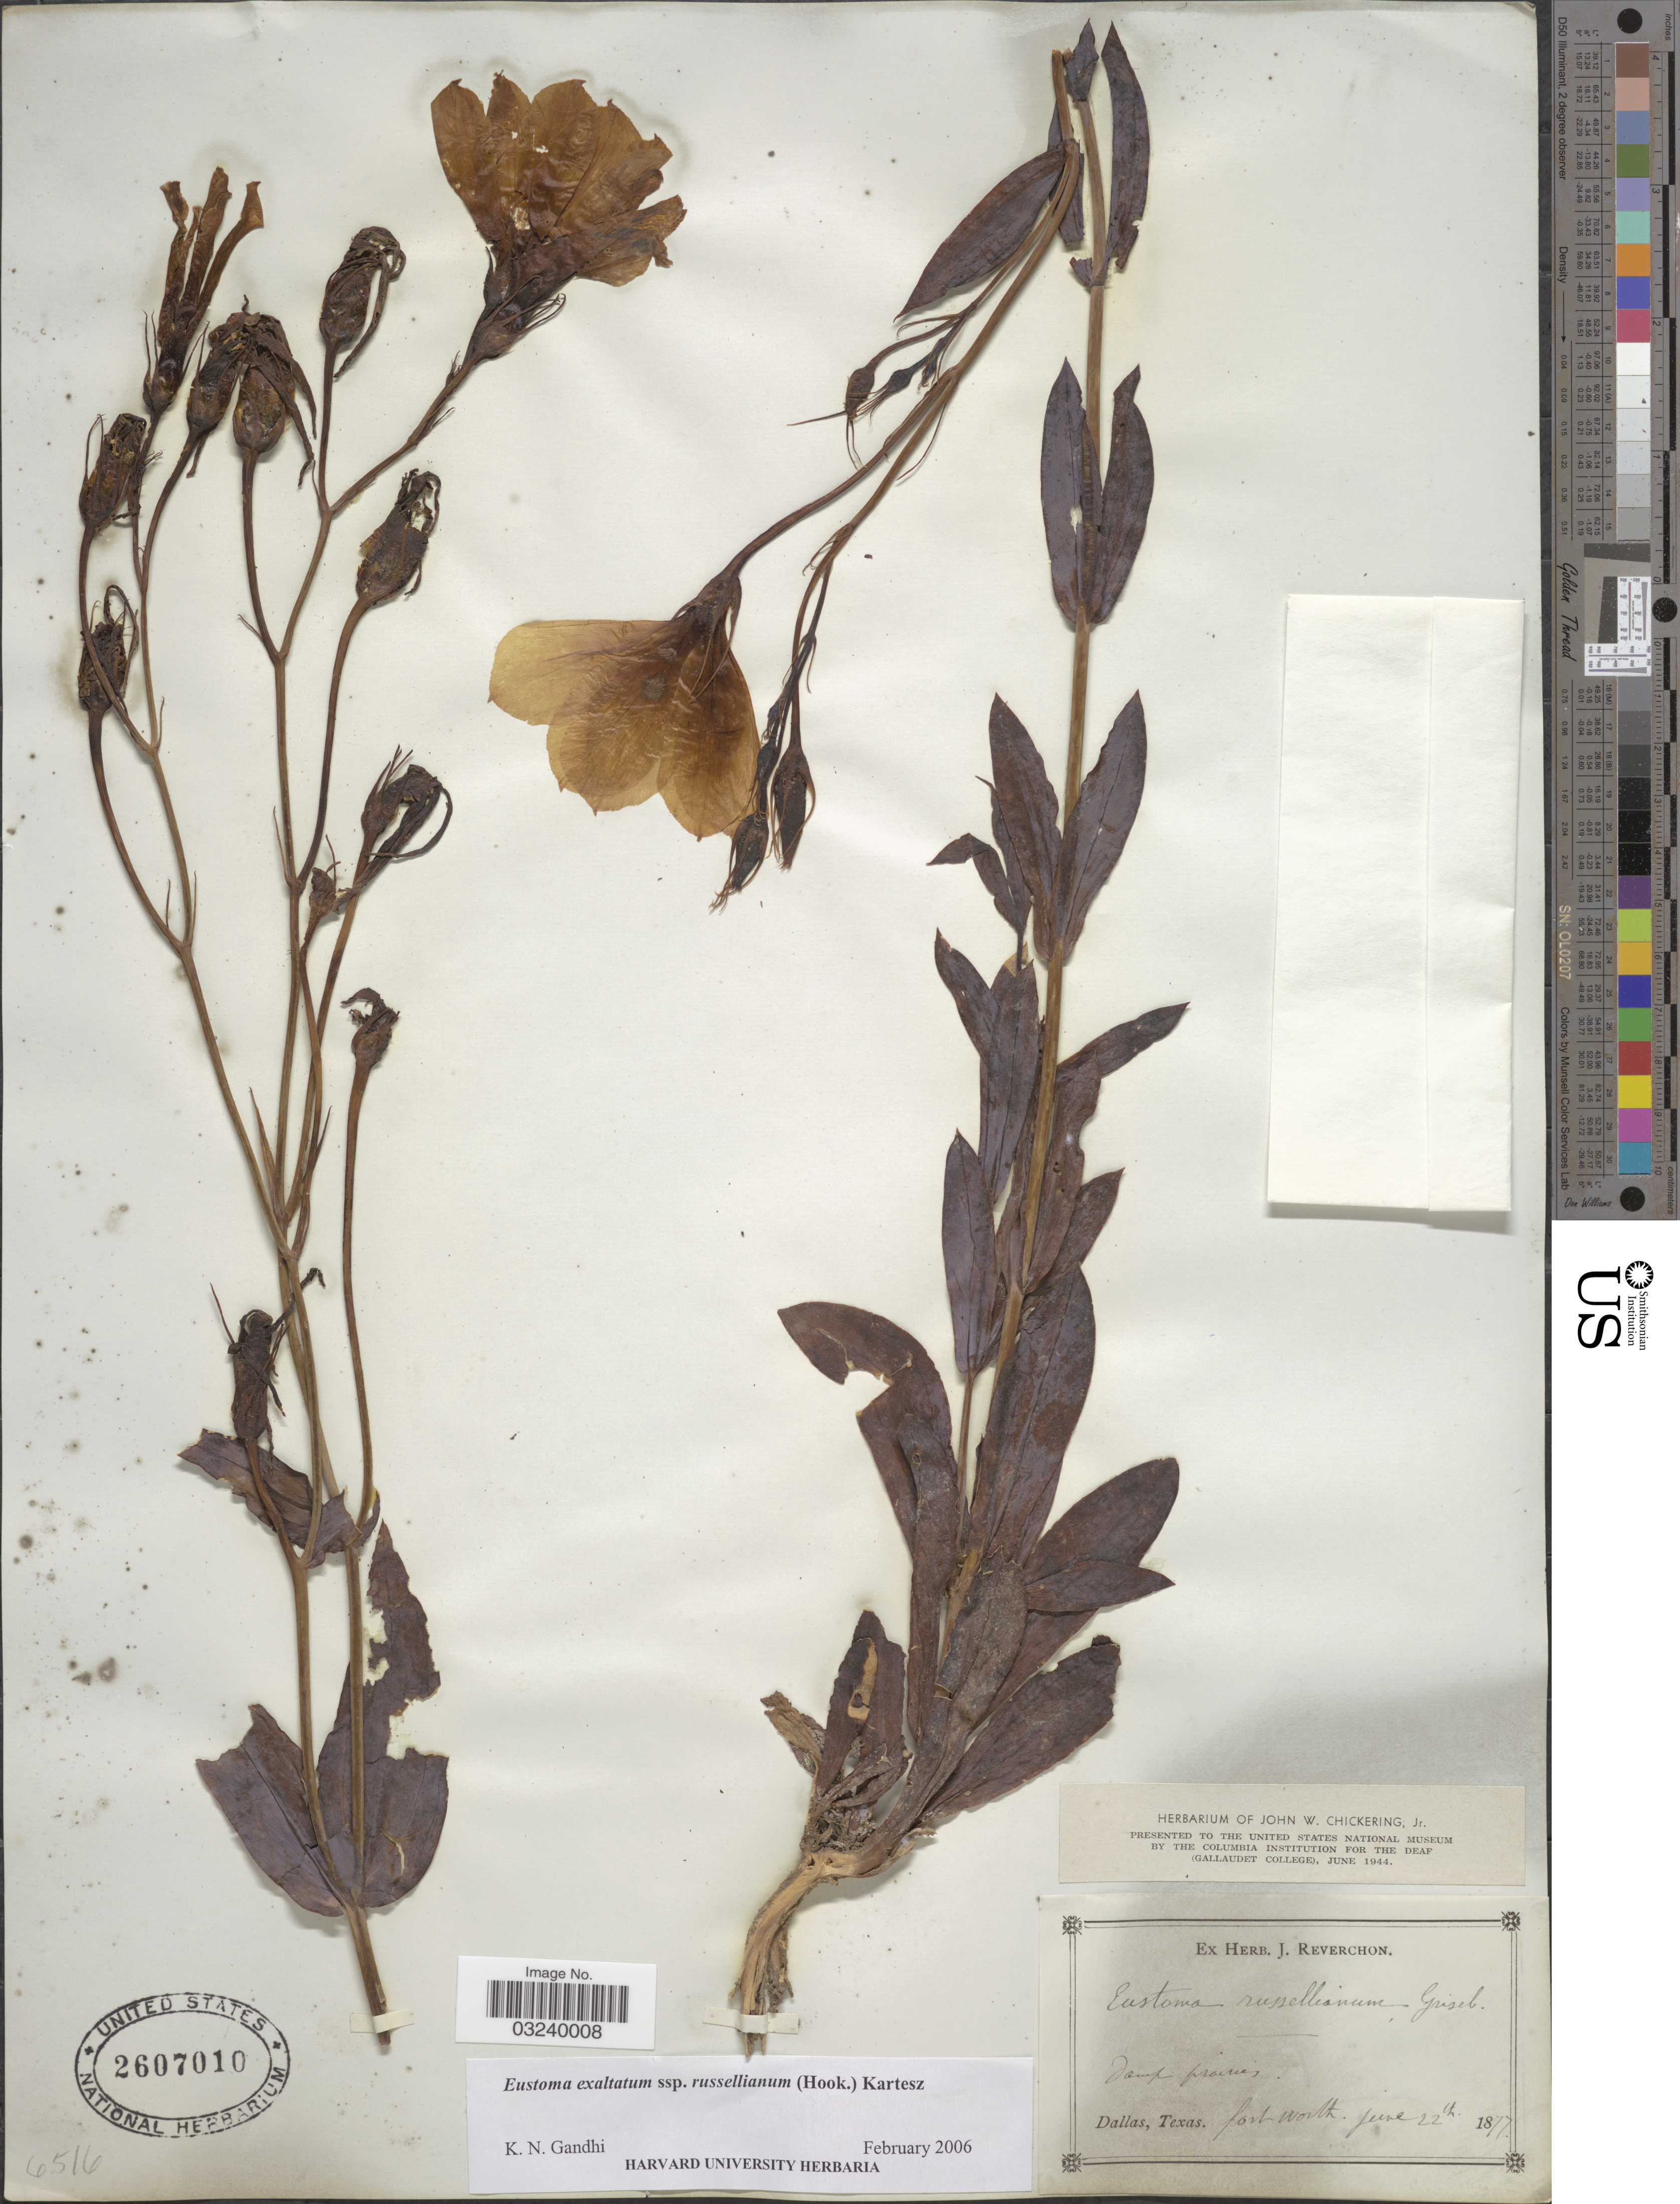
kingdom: Plantae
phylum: Tracheophyta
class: Magnoliopsida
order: Gentianales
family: Gentianaceae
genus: Eustoma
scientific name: Eustoma grandiflorum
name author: (Raf.) Shinners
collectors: ex herb. J. Reverchon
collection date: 1877-06-22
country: United States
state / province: Texas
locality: Dallas, Texas, fort worth.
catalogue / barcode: US 2607010